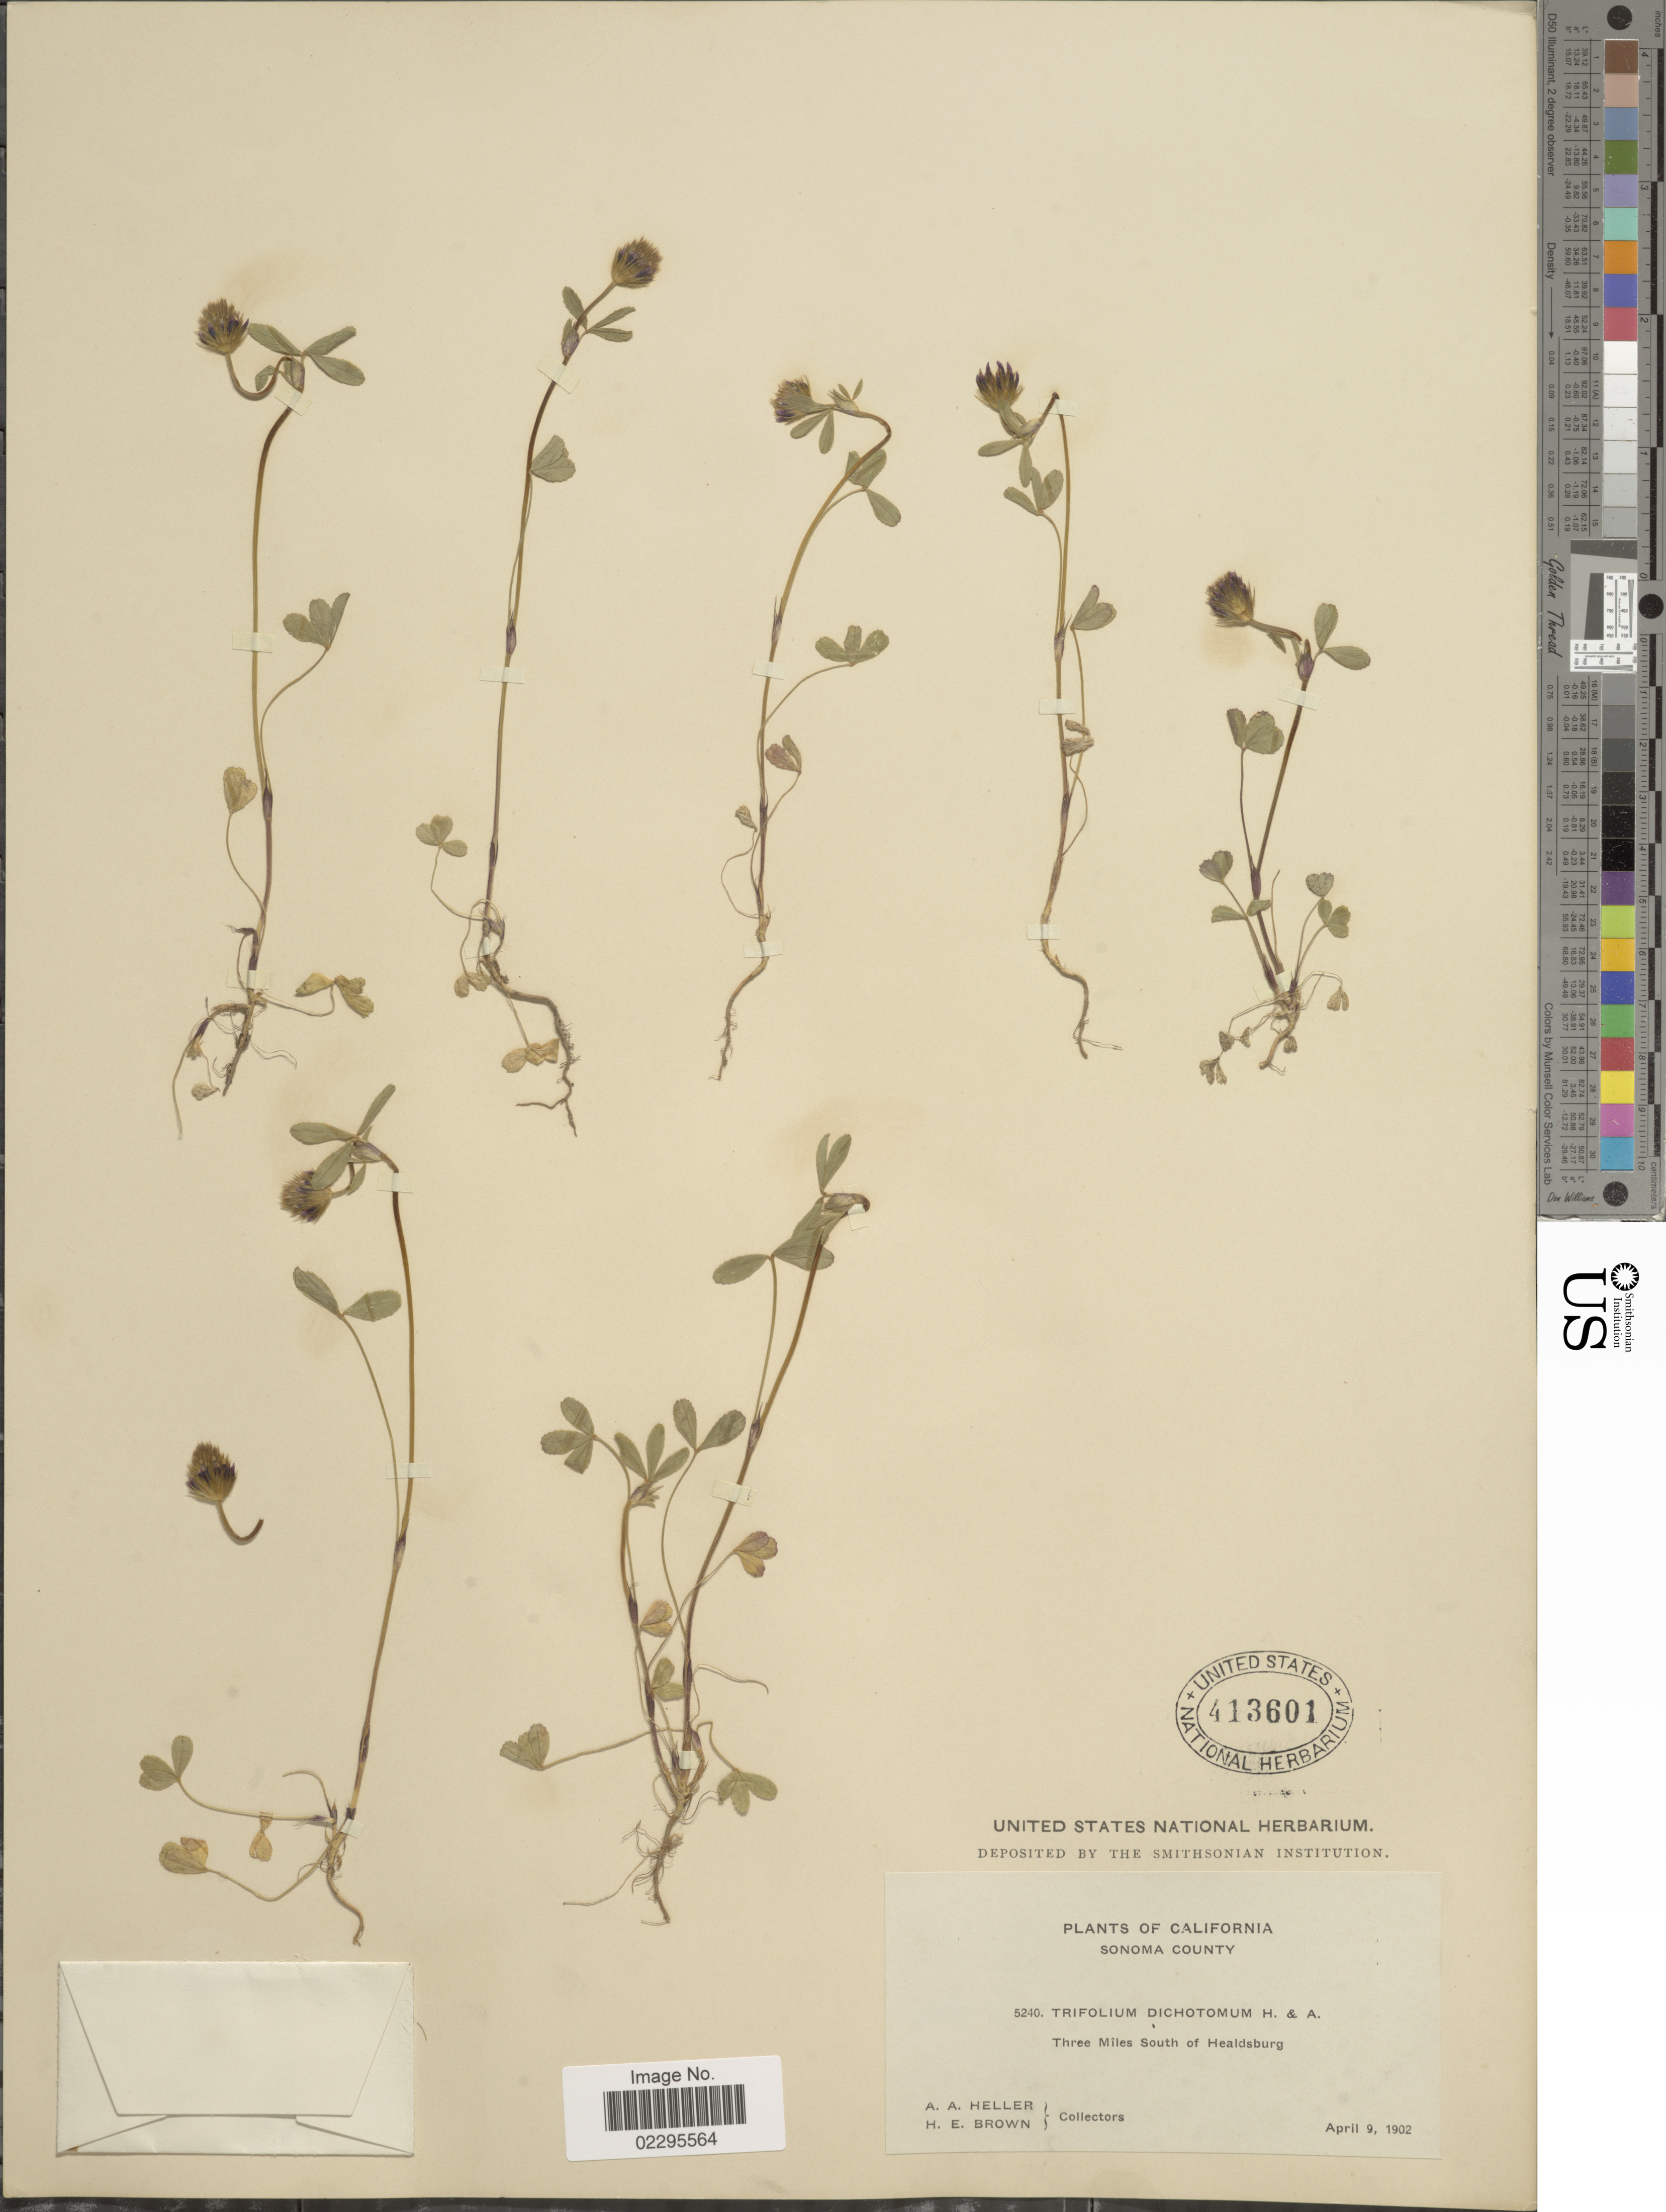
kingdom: Plantae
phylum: Tracheophyta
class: Magnoliopsida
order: Fabales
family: Fabaceae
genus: Trifolium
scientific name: Trifolium albopurpureum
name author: Torr. & A. Gray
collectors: A. A. Heller & H. E. Brown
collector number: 5240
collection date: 1902-04-09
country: United States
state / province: California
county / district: Sonoma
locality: Sonoma County. Three Miles South of Healdsburg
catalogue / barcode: US 413601